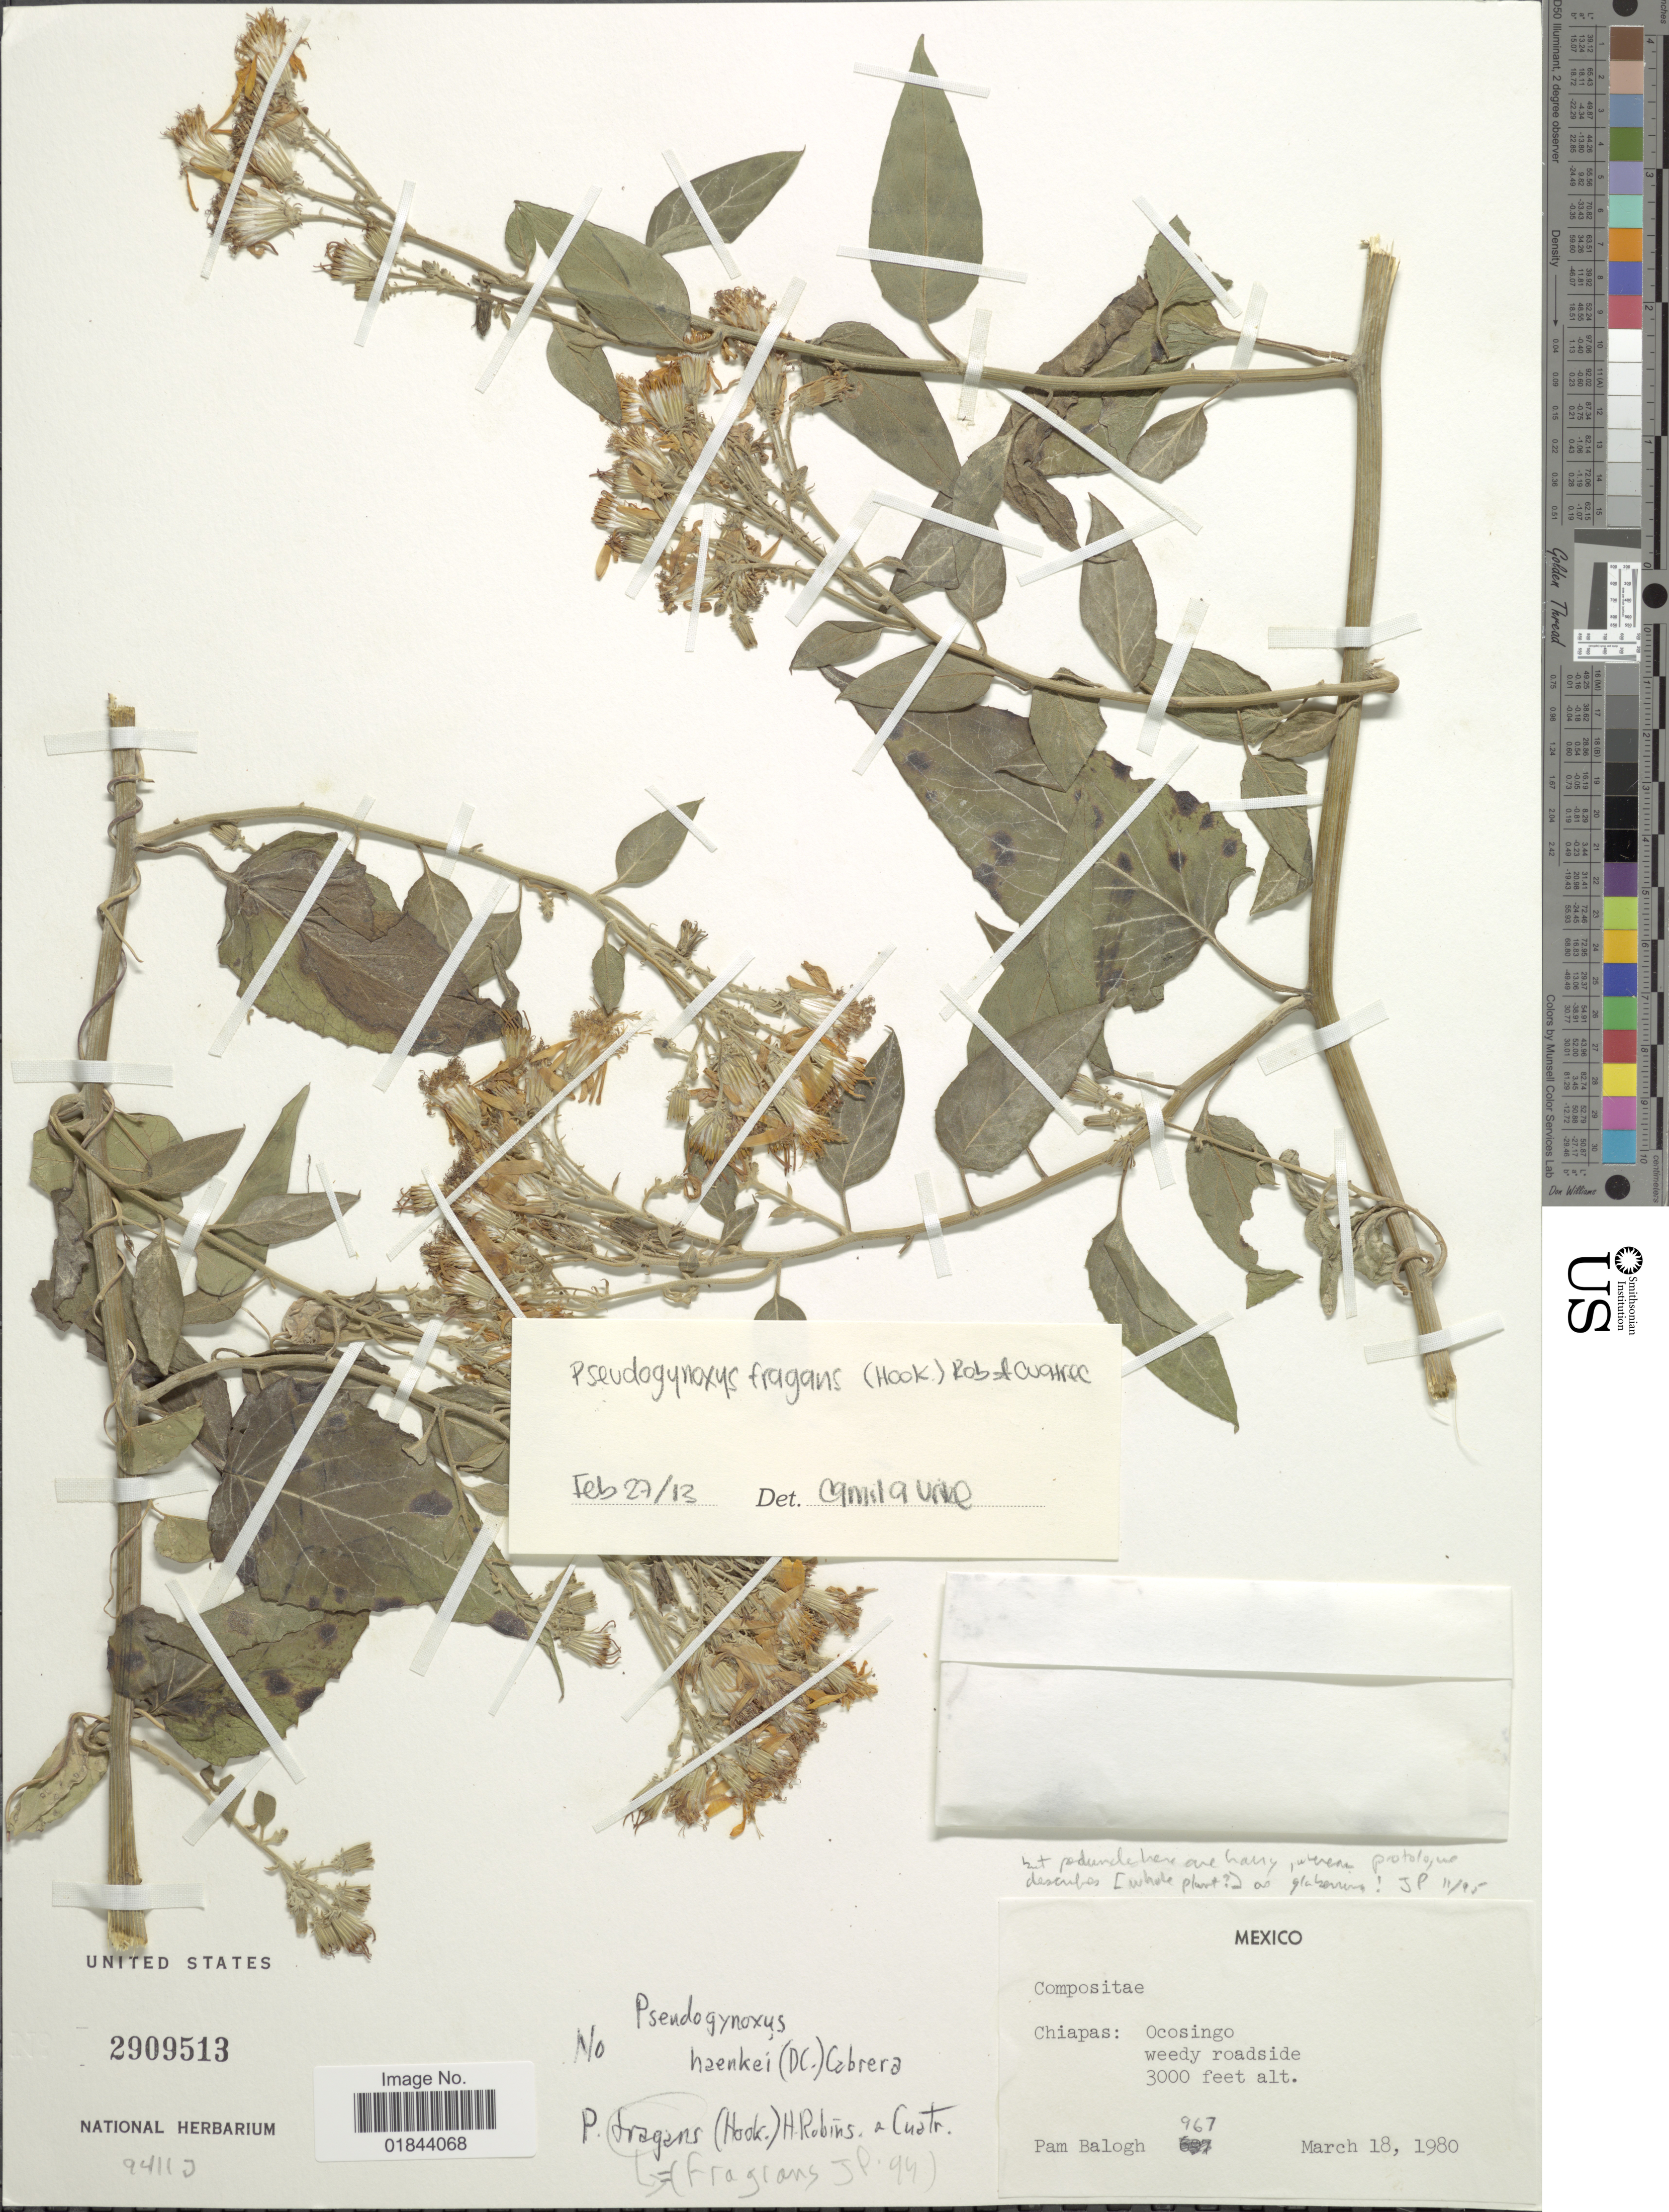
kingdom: Plantae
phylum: Tracheophyta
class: Magnoliopsida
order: Asterales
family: Asteraceae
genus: Pseudogynoxys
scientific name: Pseudogynoxys fragans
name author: (Hook.) H. Rob. & Cuatrec.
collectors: P. Balogh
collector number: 967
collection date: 1980-03-18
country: Mexico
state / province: Chiapas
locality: Ocosingo weedt roadside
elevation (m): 914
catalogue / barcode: US 2909513